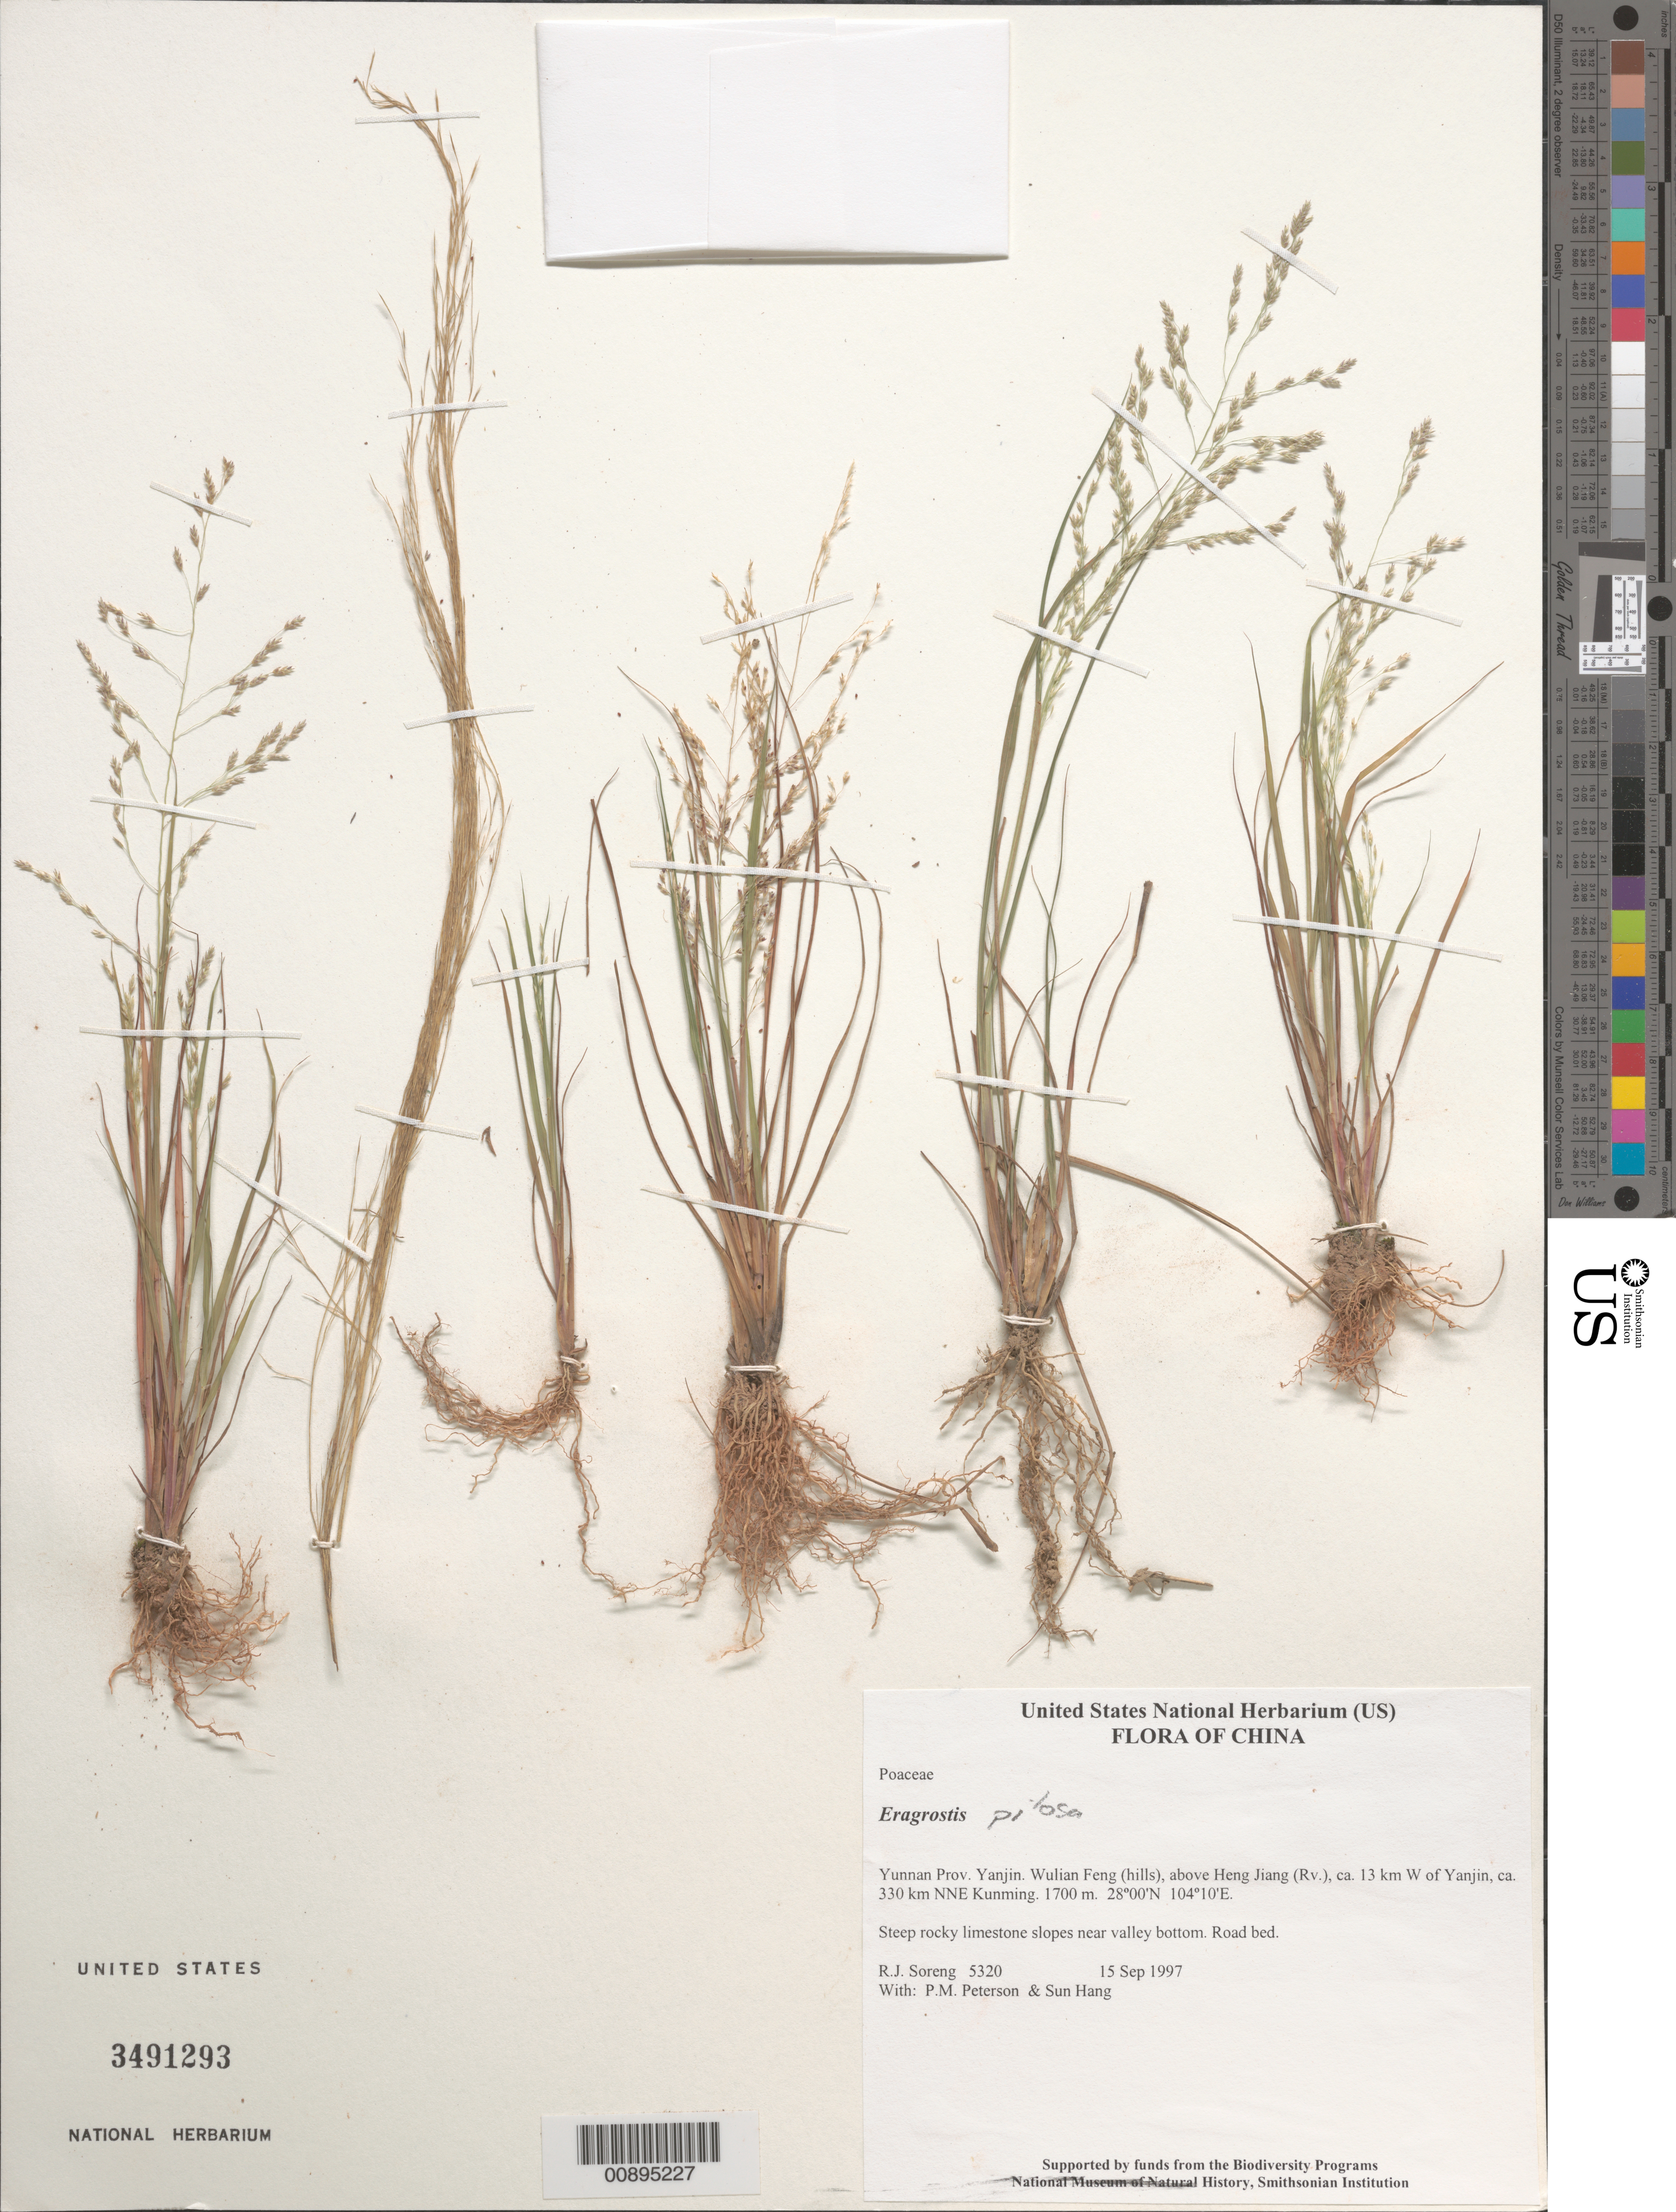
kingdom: Plantae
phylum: Tracheophyta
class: Liliopsida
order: Poales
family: Poaceae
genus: Eragrostis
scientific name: Eragrostis pilosa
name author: (L.) P. Beauv.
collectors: R. J. Soreng, P. M. Peterson & Sun Hang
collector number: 5320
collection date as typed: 15 Sep 1997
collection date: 1997-09-15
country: China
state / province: Yunnan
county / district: Yanjin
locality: Wulian Feng (hills), above Heng Jiang (Rv.), ca. 13 km W of Yanjin, ca. 330 km NNE Kunming.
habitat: Steep rocky limestone slopes near valley bottom.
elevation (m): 1700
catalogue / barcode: US 3491293